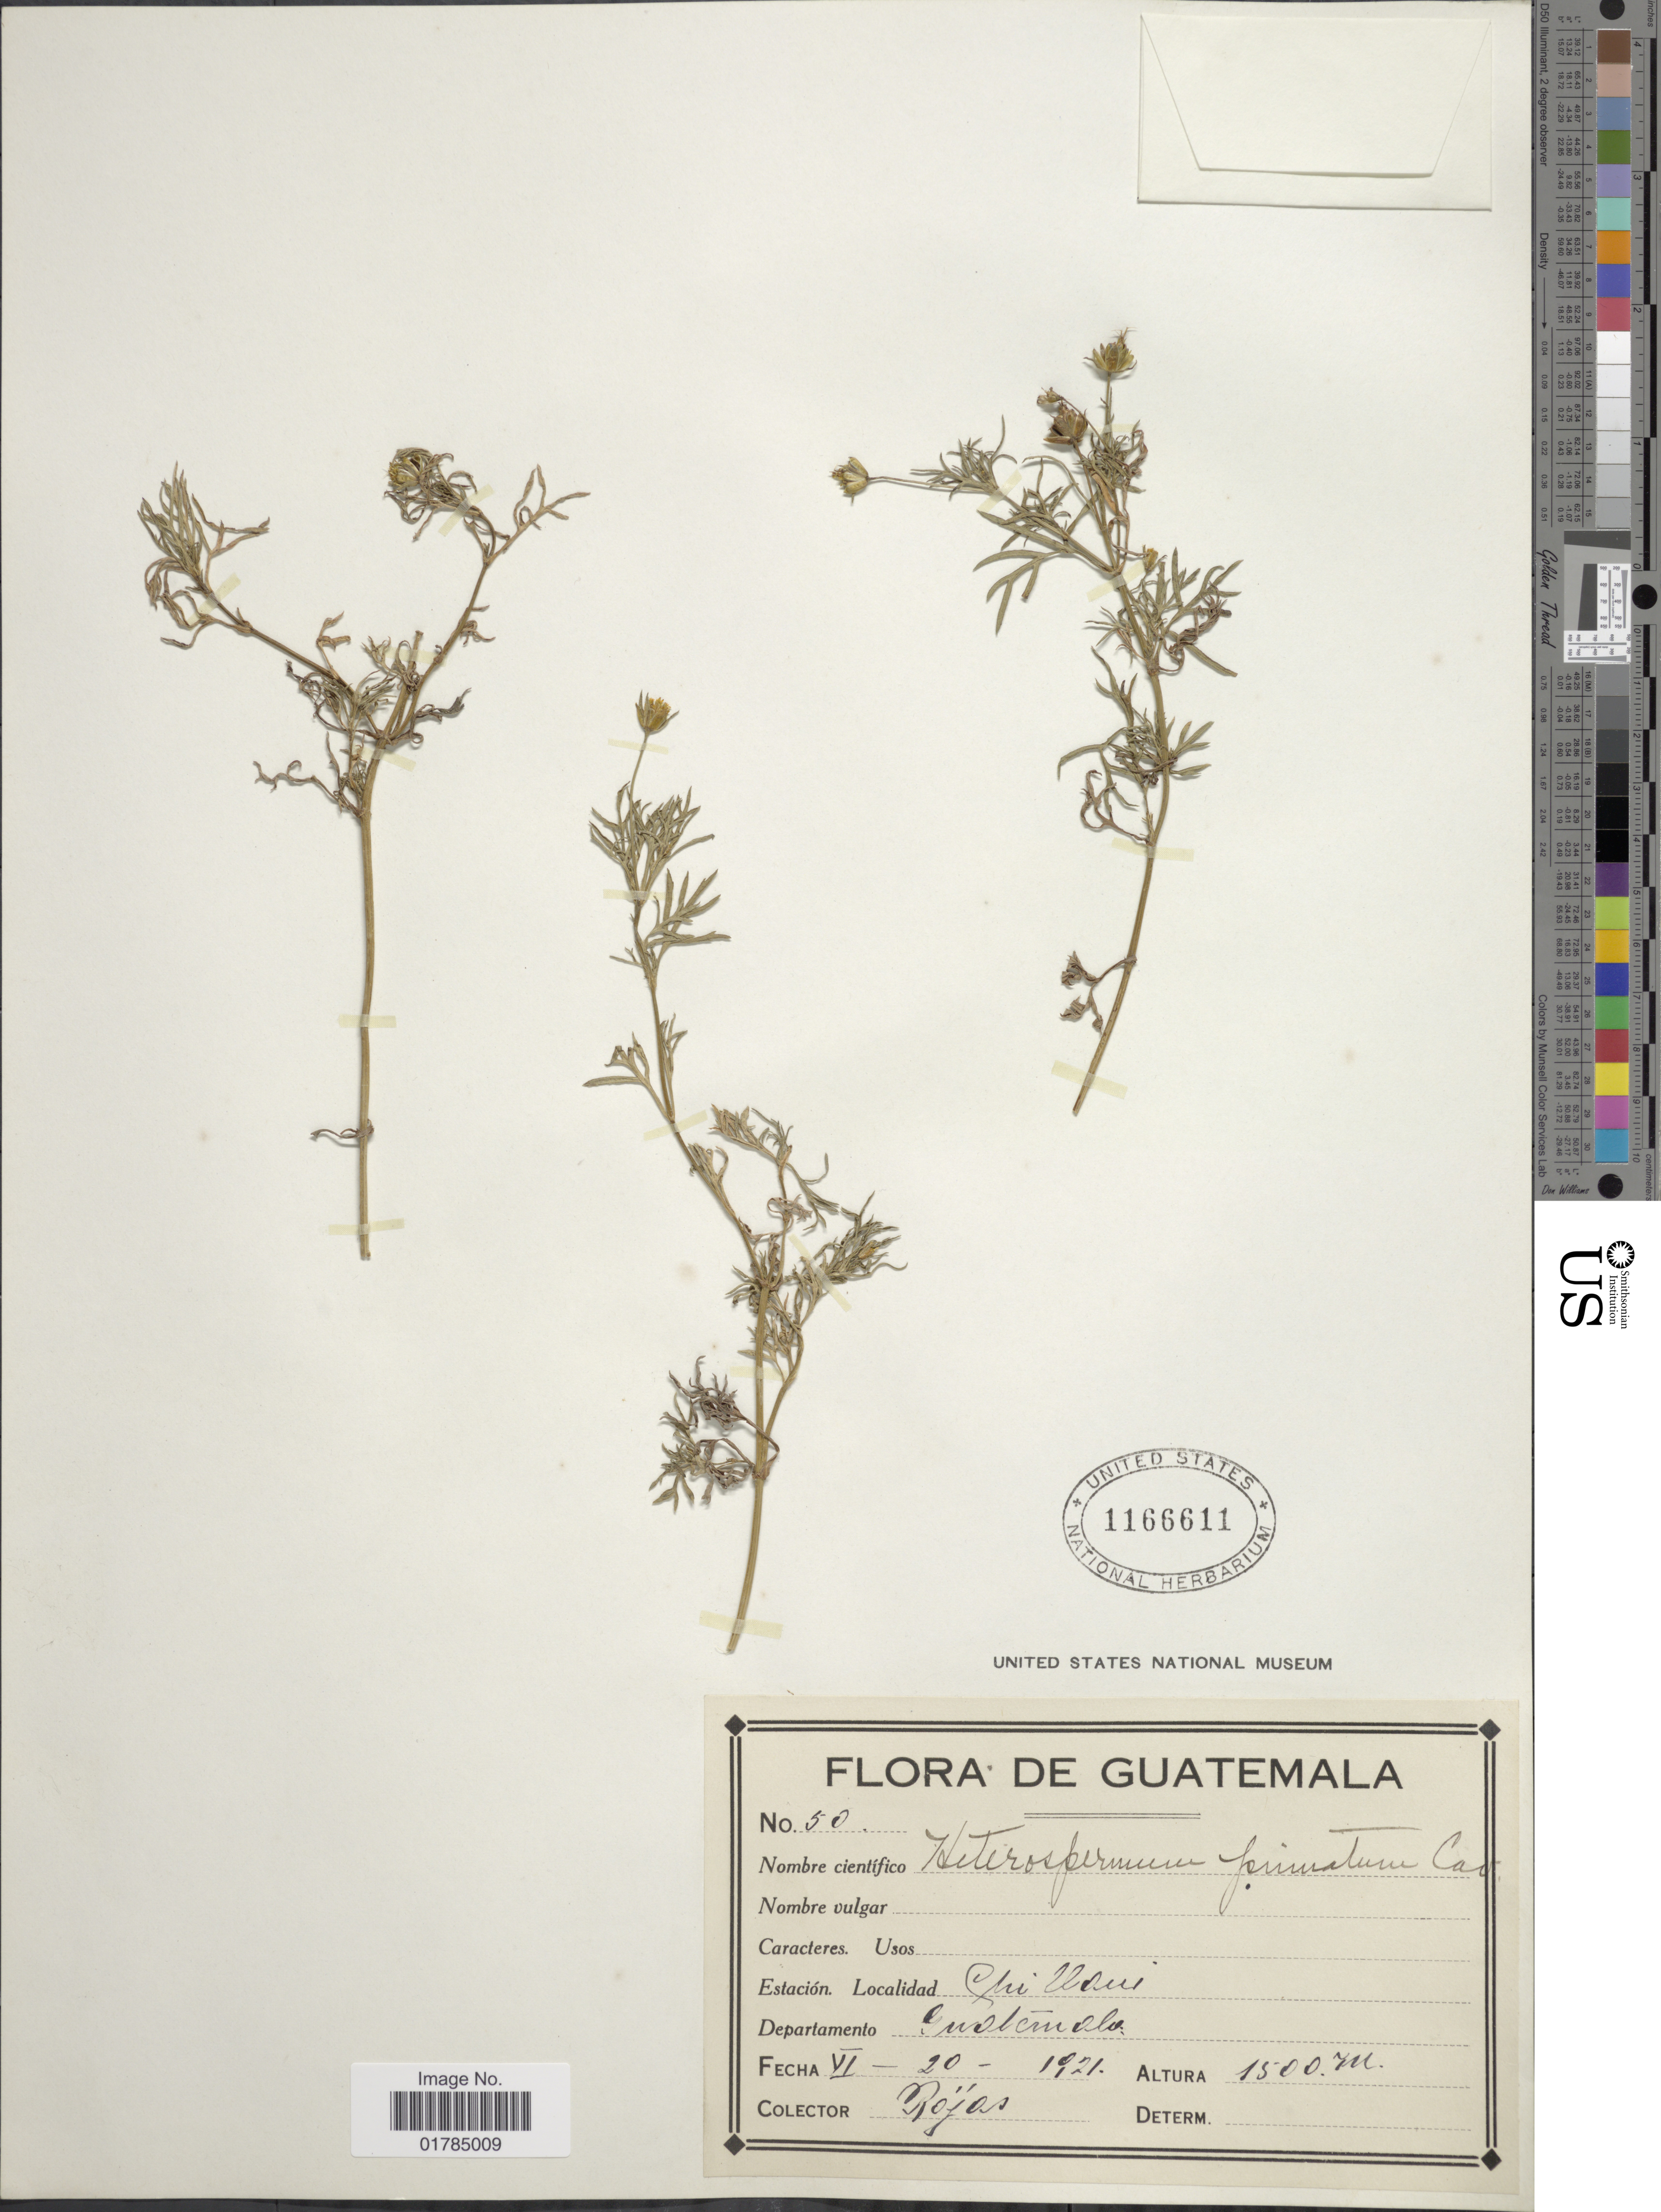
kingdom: Plantae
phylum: Tracheophyta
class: Magnoliopsida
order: Asterales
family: Asteraceae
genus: Heterosperma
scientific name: Heterosperma pinnatum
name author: Cav.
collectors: Rojas, --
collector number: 50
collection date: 1921-06-20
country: Guatemala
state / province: Guatemala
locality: Chillani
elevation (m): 1500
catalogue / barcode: US 1166611